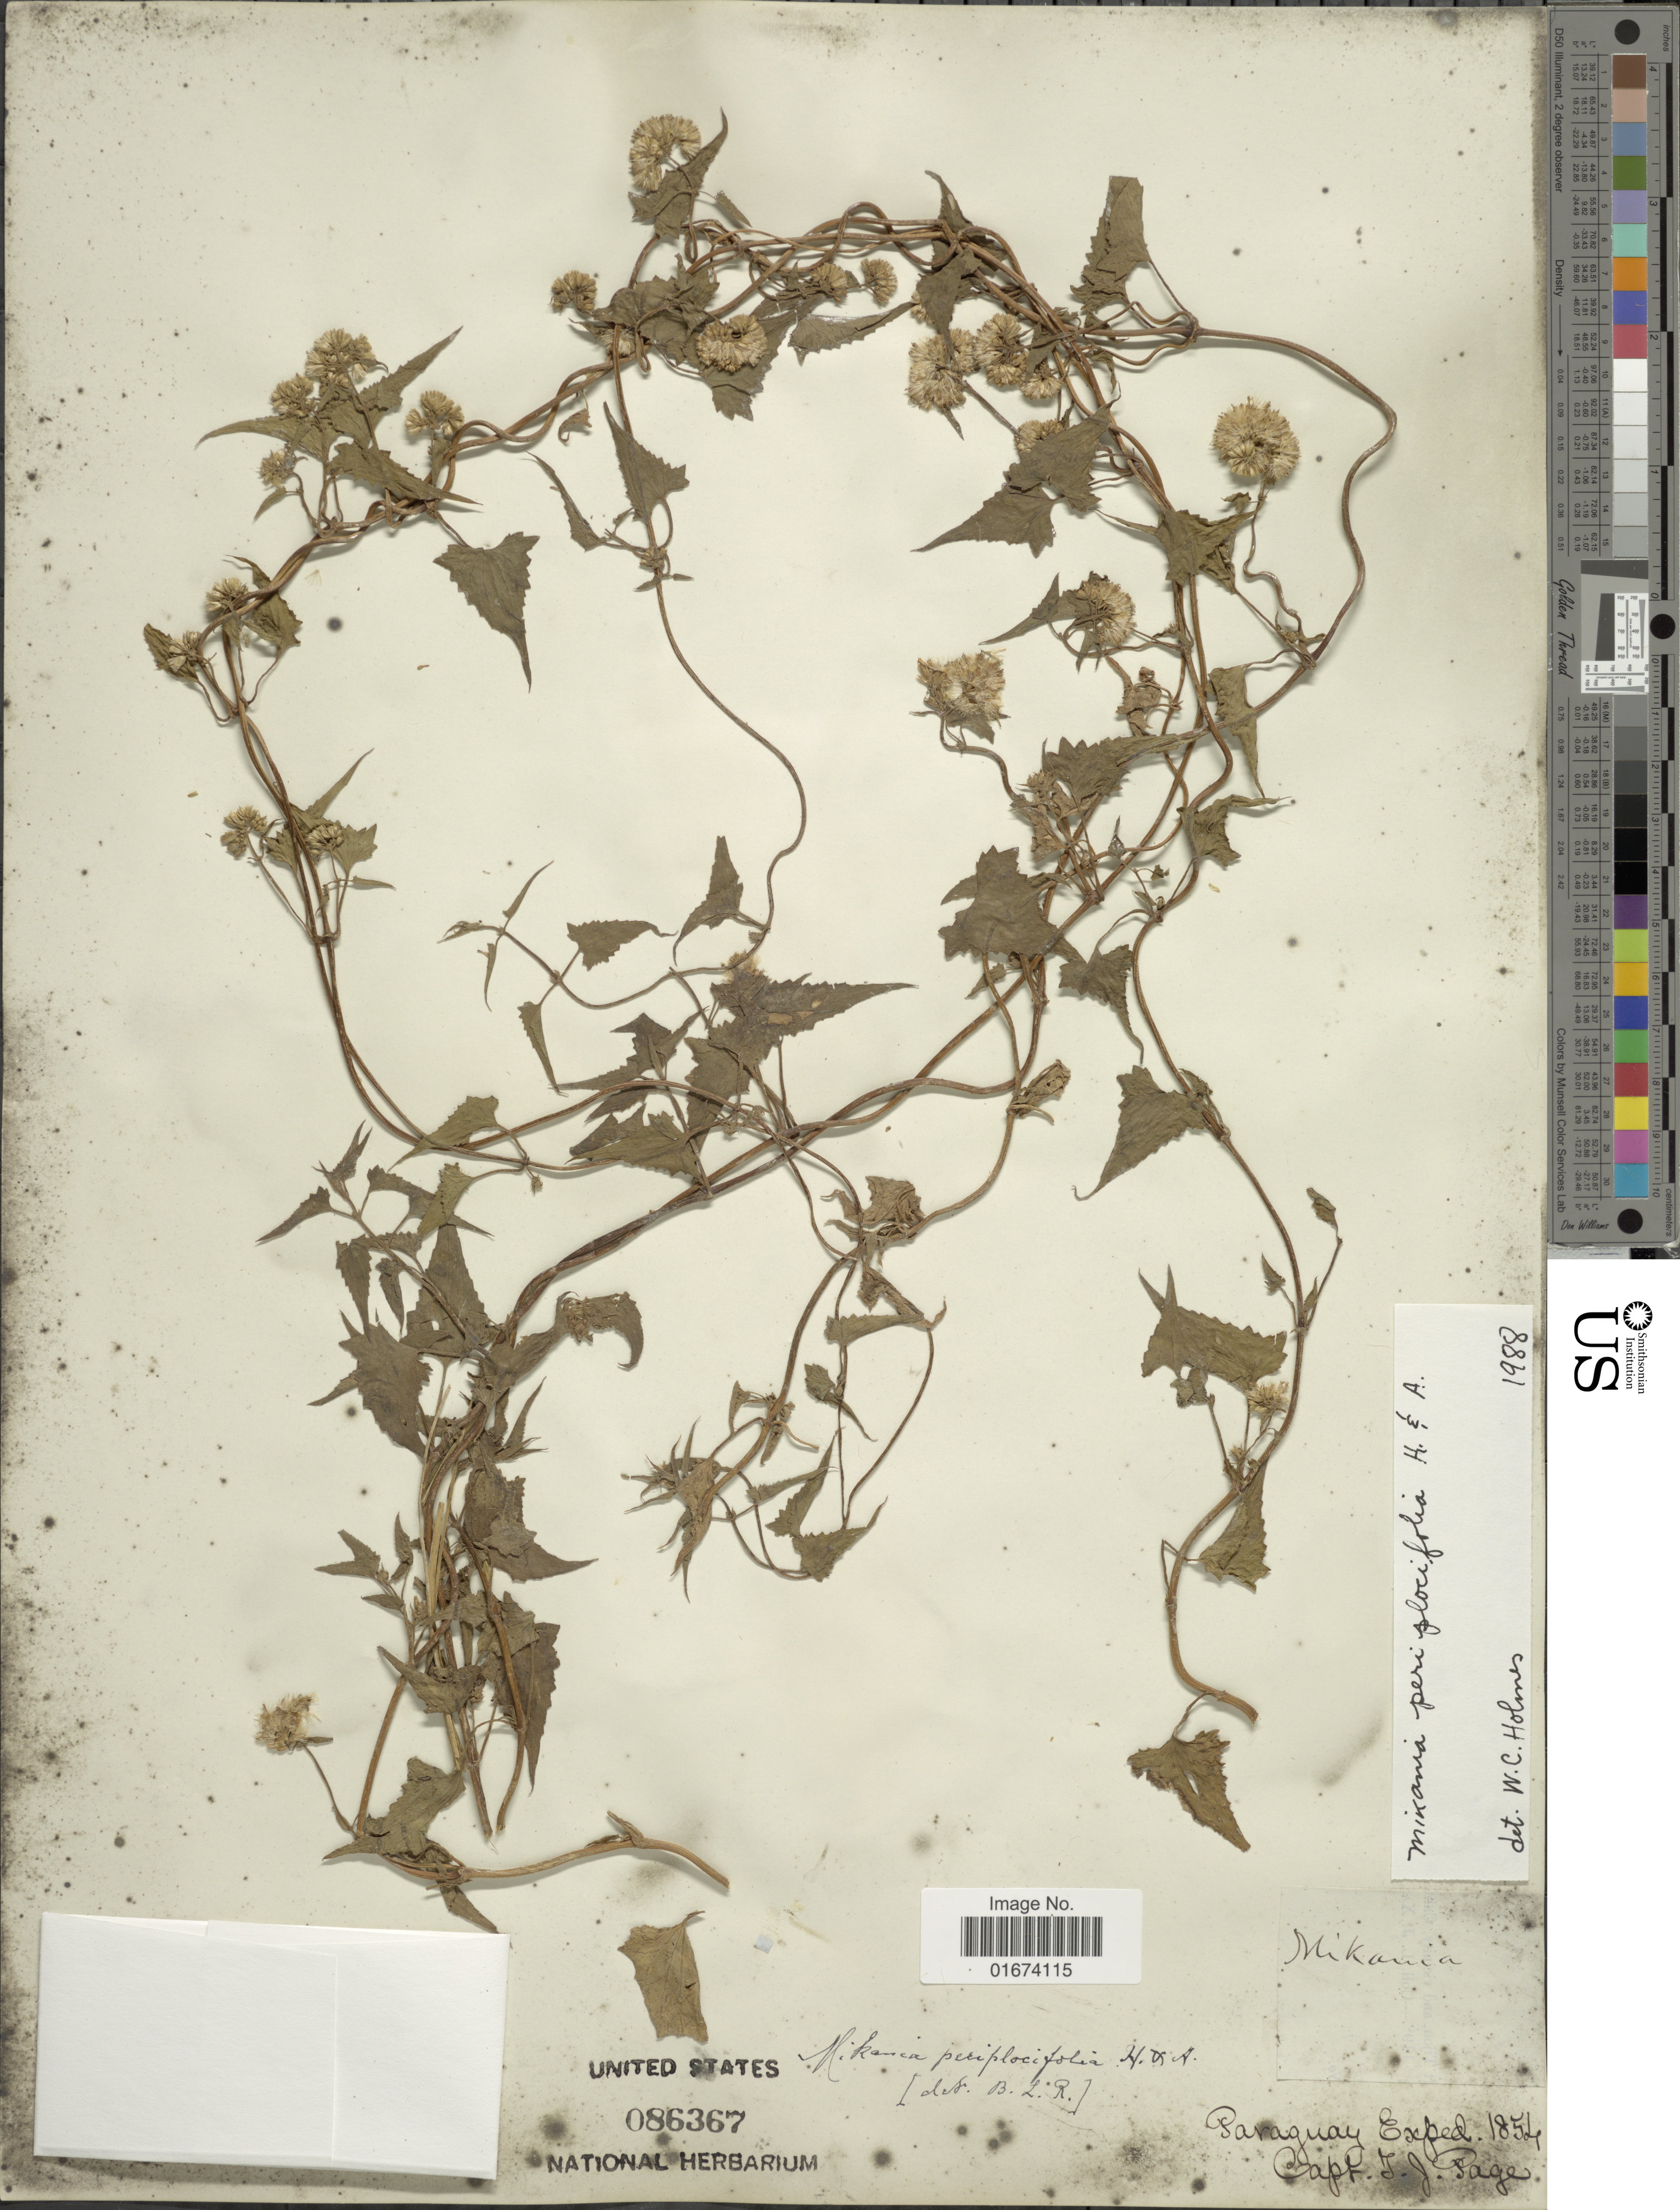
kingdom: Plantae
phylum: Tracheophyta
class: Magnoliopsida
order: Asterales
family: Asteraceae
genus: Mikania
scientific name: Mikania periplocifolia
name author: Hook. & Arn.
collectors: T. J. Page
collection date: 1854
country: Paraguay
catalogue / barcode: US 86367